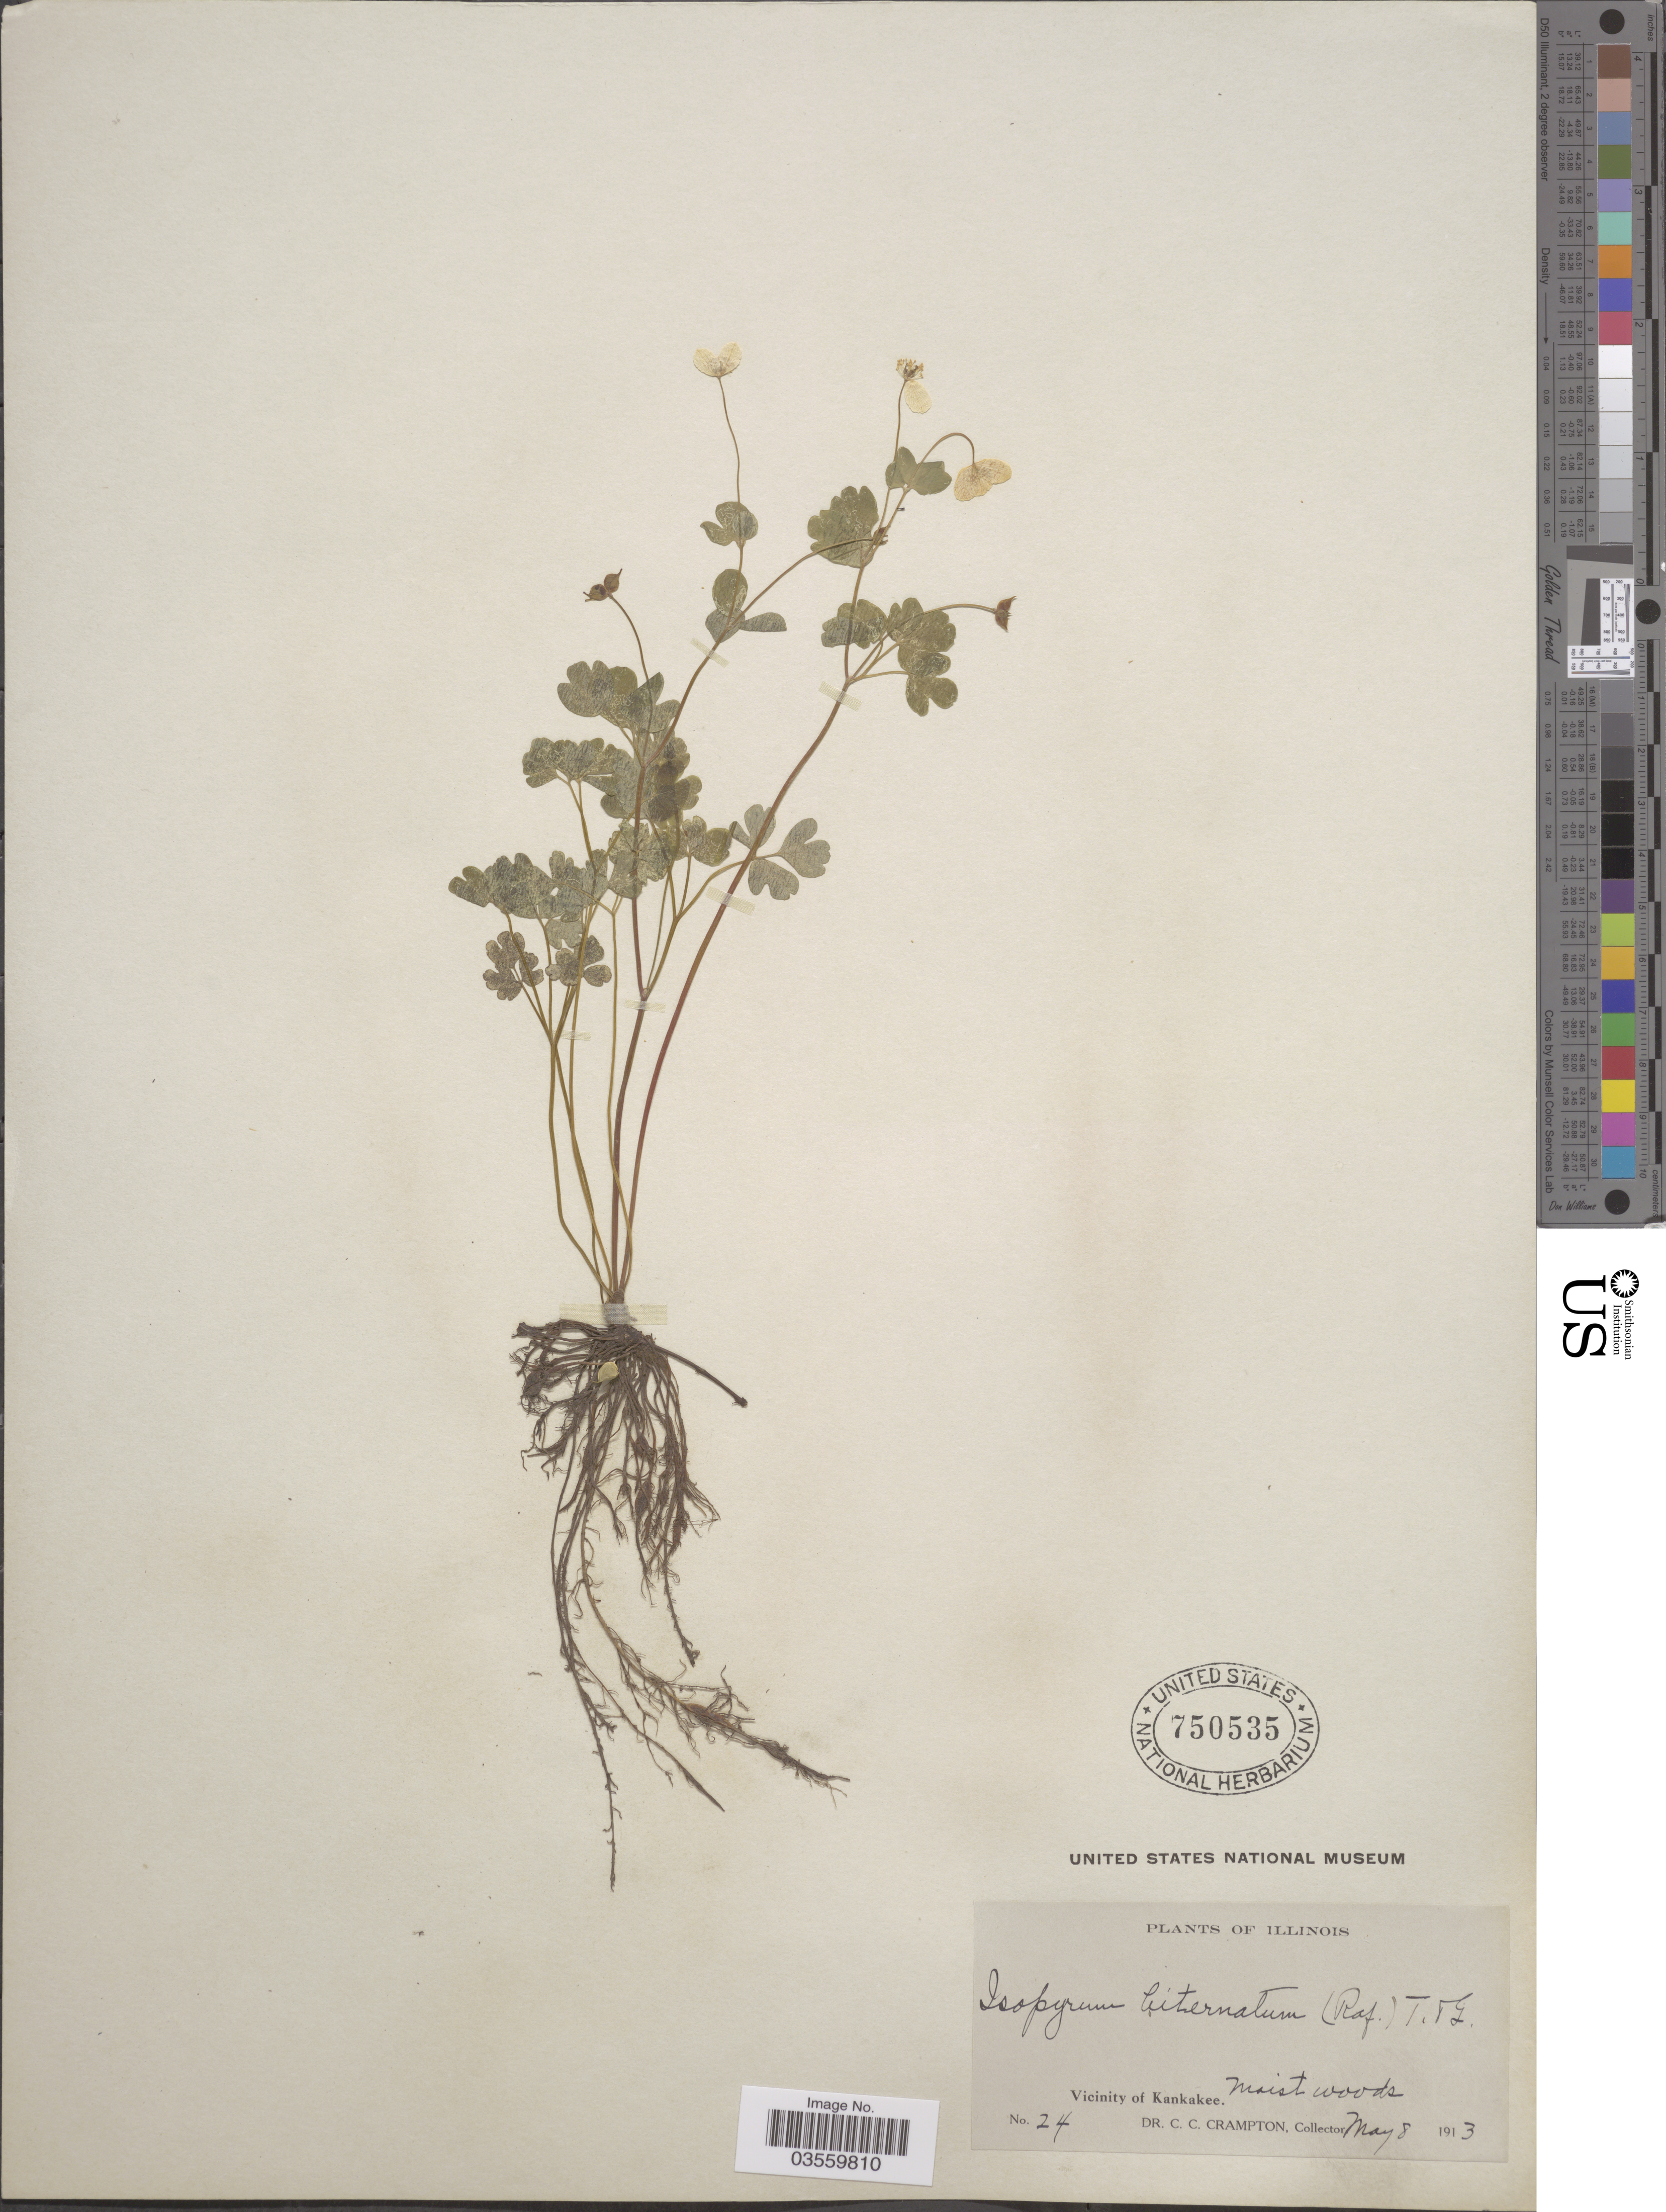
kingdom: Plantae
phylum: Tracheophyta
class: Magnoliopsida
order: Ranunculales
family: Ranunculaceae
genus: Enemion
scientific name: Enemion biternatum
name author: (Torr. & A. Gray) Raf.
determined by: Strong, Mark T., (BOT), Smithsonian Institution - National Museum of Natural History (UNITED STATES)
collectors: C. Crampton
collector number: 24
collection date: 1913-05-08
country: United States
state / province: Illinois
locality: Vicinity of Kankakee.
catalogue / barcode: US 750535